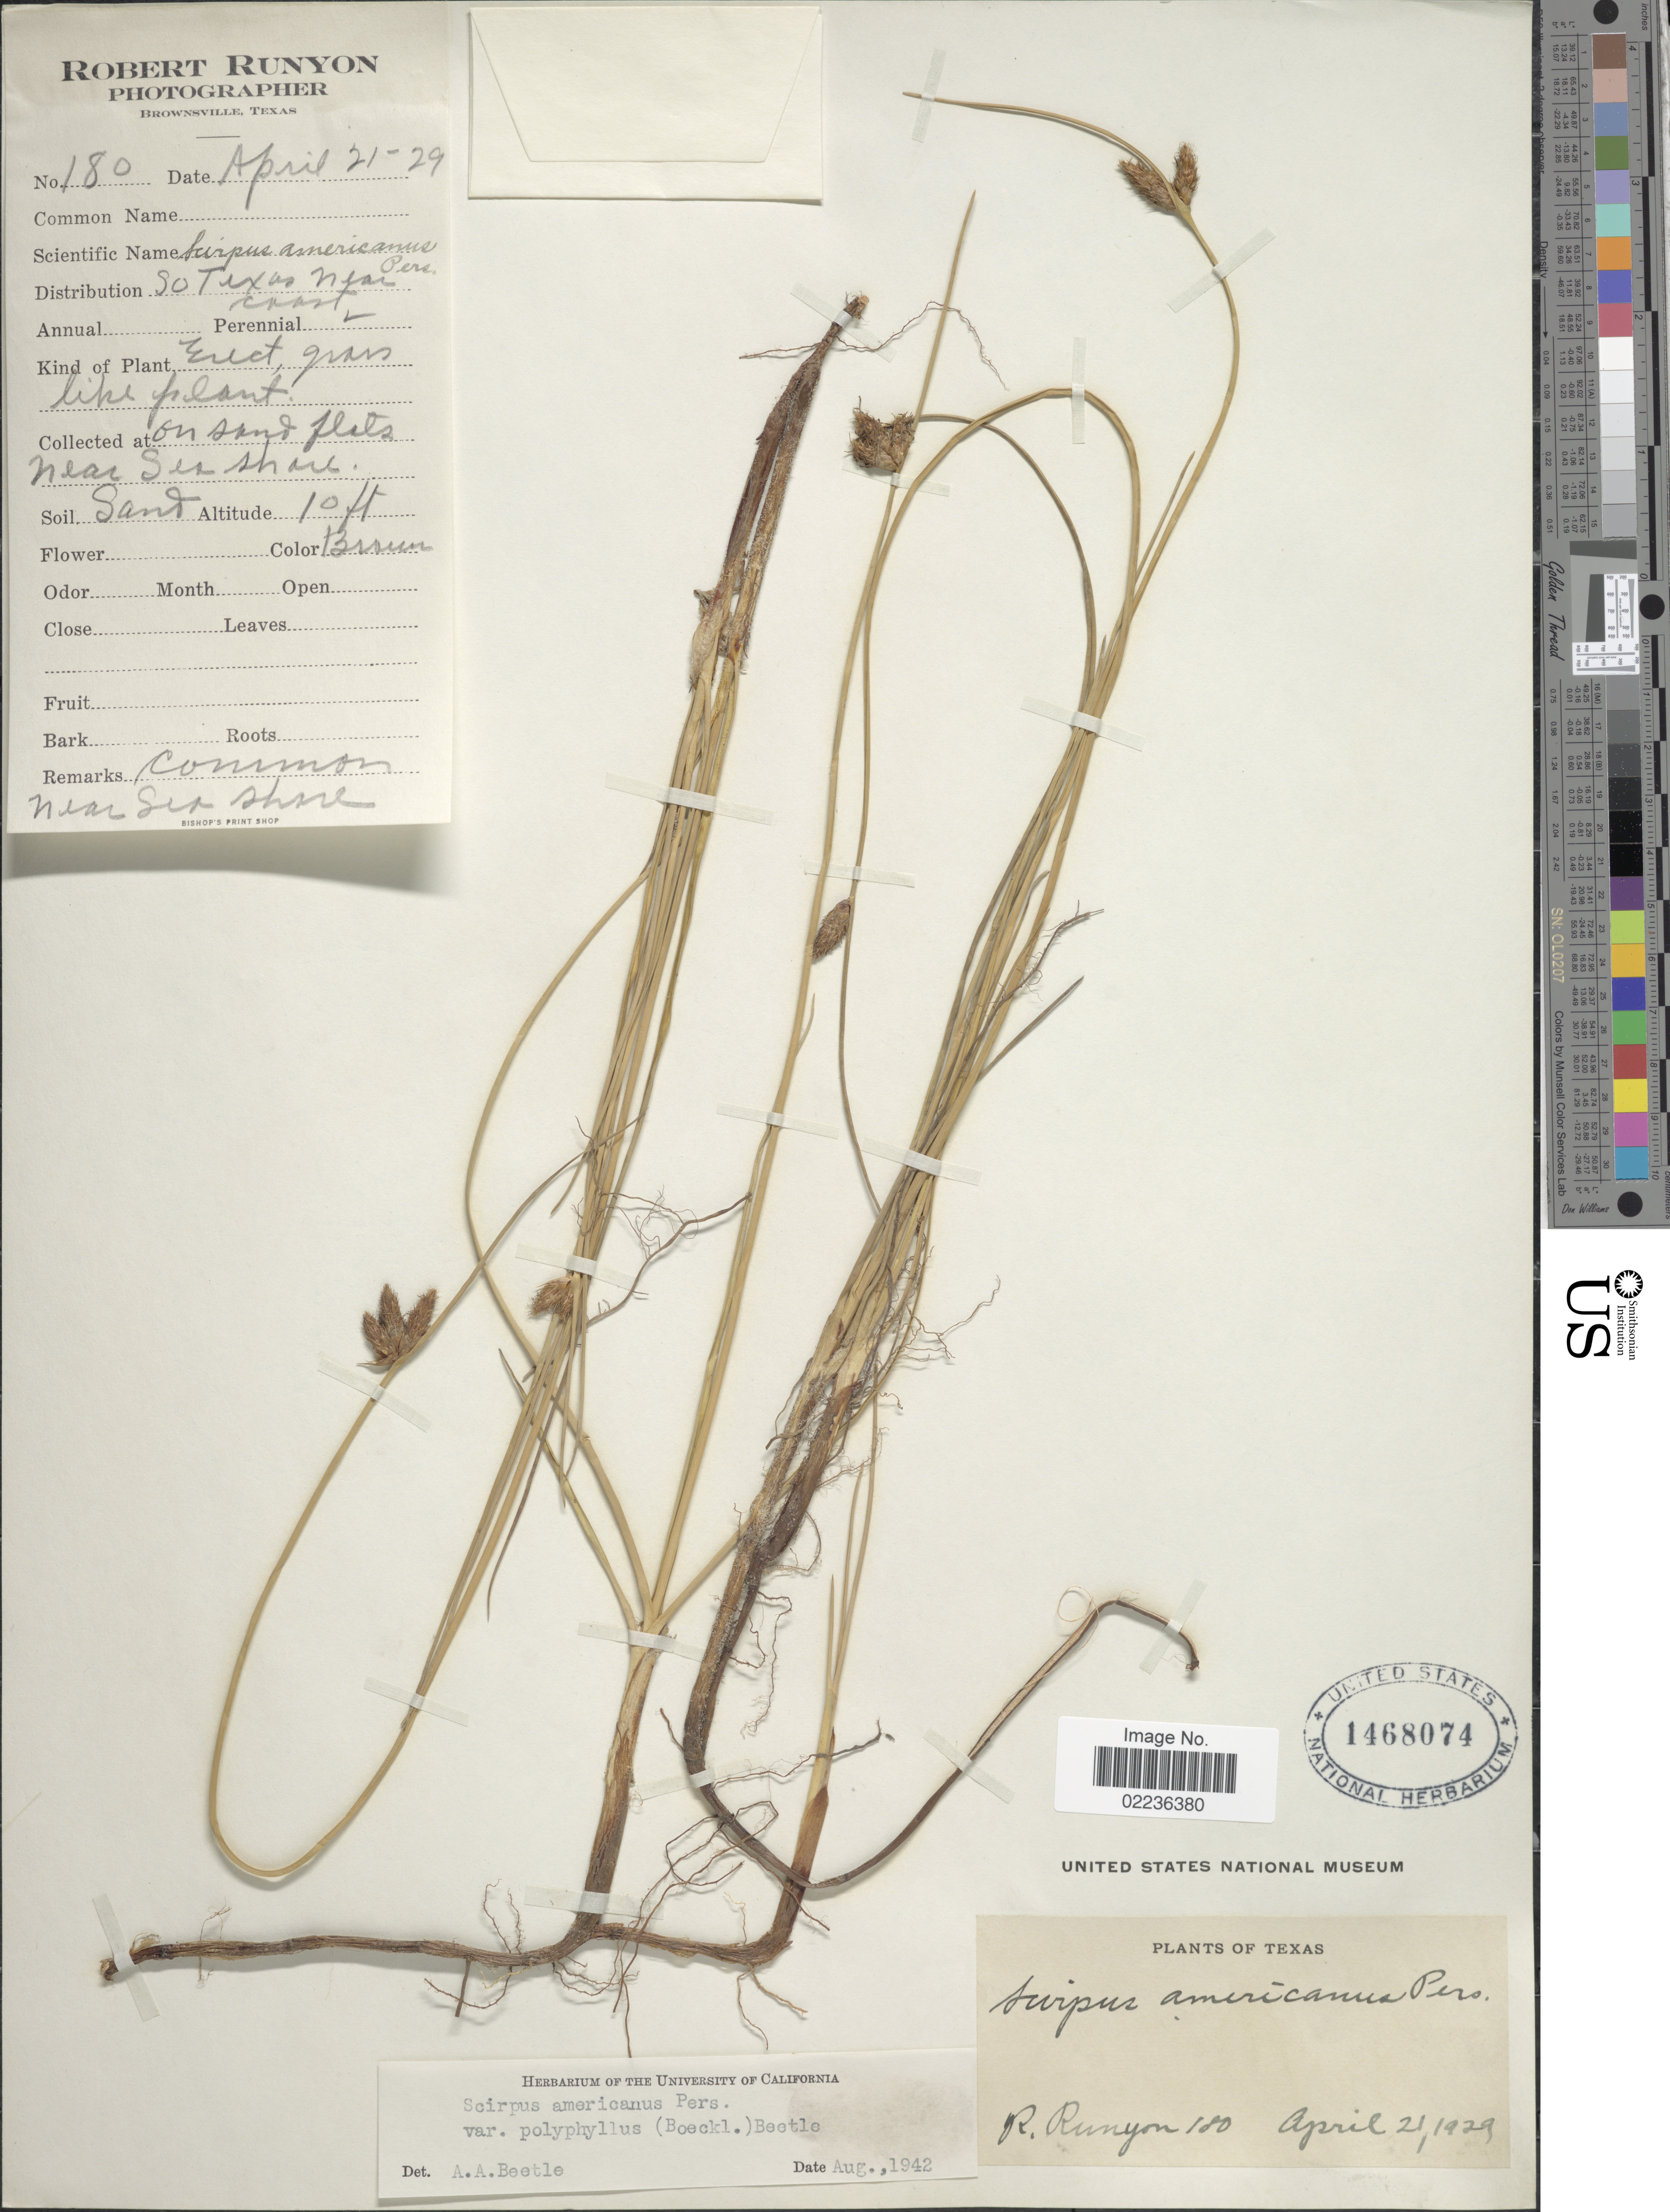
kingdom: Plantae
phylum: Tracheophyta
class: Liliopsida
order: Poales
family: Cyperaceae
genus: Schoenoplectus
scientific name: Schoenoplectus pungens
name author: (Vahl) Palla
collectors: R. Runyon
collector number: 180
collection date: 1929-04-21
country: United States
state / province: Texas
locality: On sand flats near sea shore, So. Texas near coast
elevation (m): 3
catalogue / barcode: US 1468074